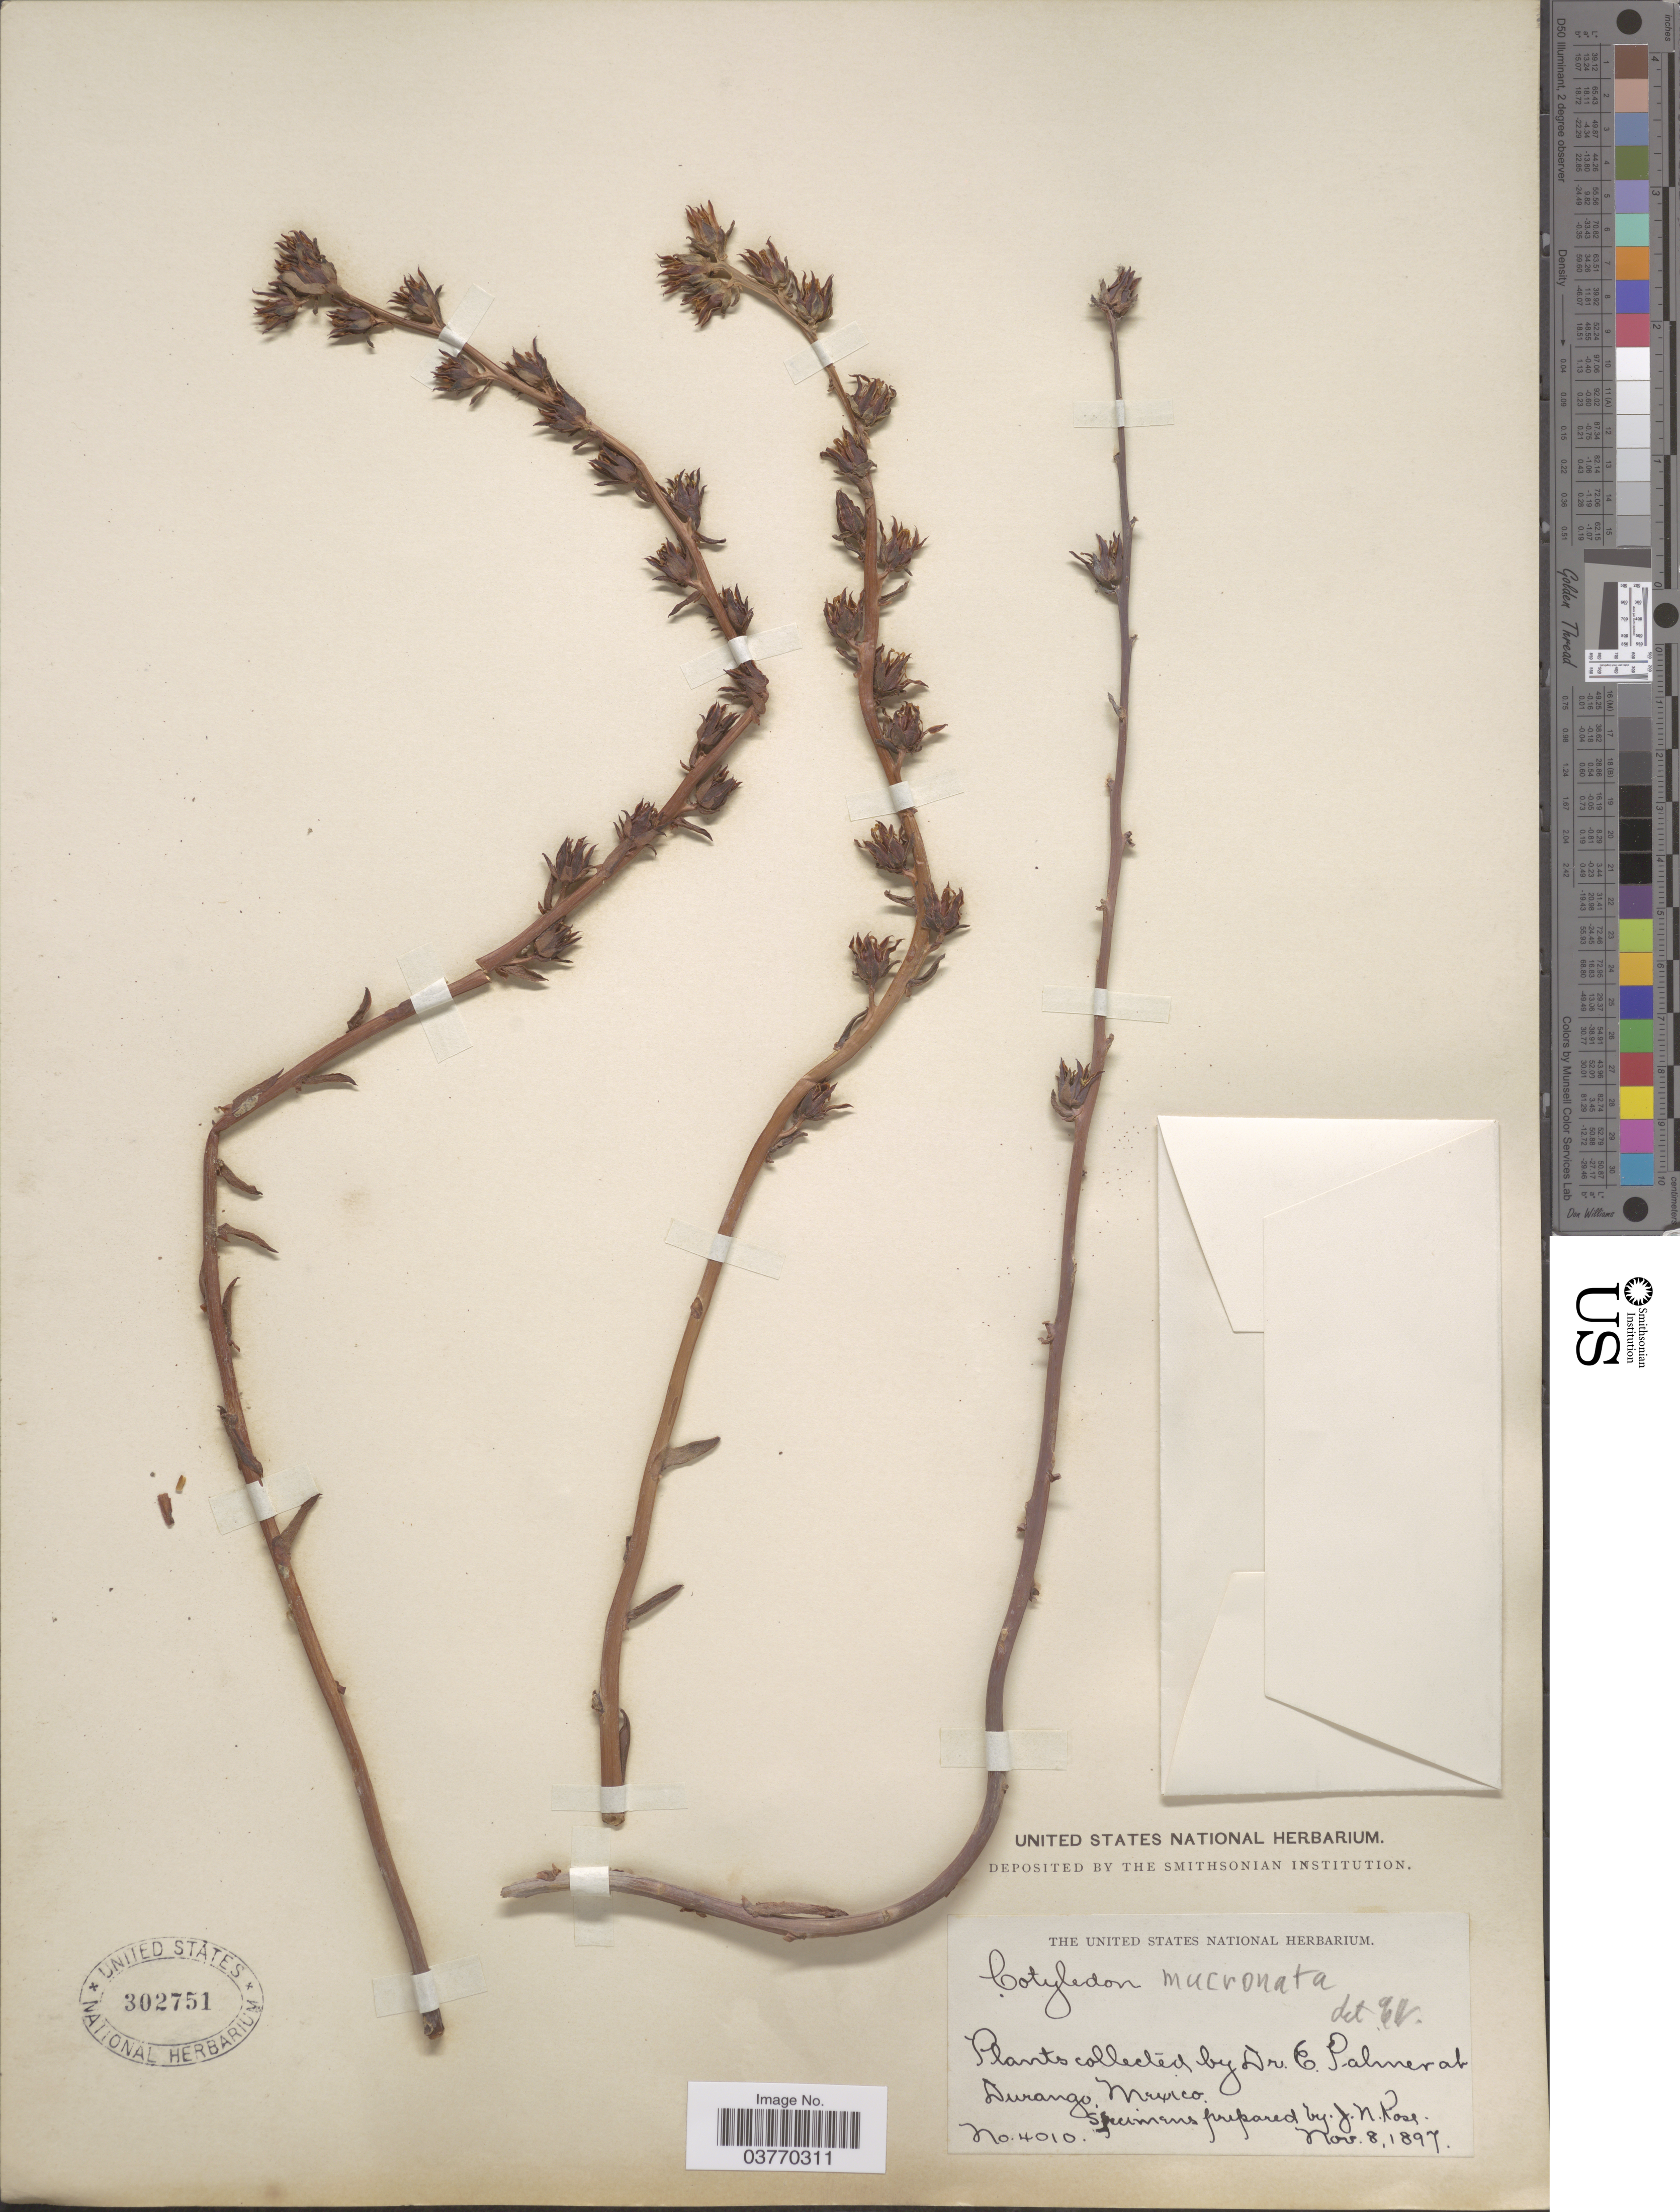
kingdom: Plantae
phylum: Tracheophyta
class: Magnoliopsida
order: Saxifragales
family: Crassulaceae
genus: Echeveria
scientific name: Echeveria mucronata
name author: Schltdl.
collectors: E. Palmer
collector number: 4010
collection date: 1997-11-08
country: Mexico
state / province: Durango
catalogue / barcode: US 302751